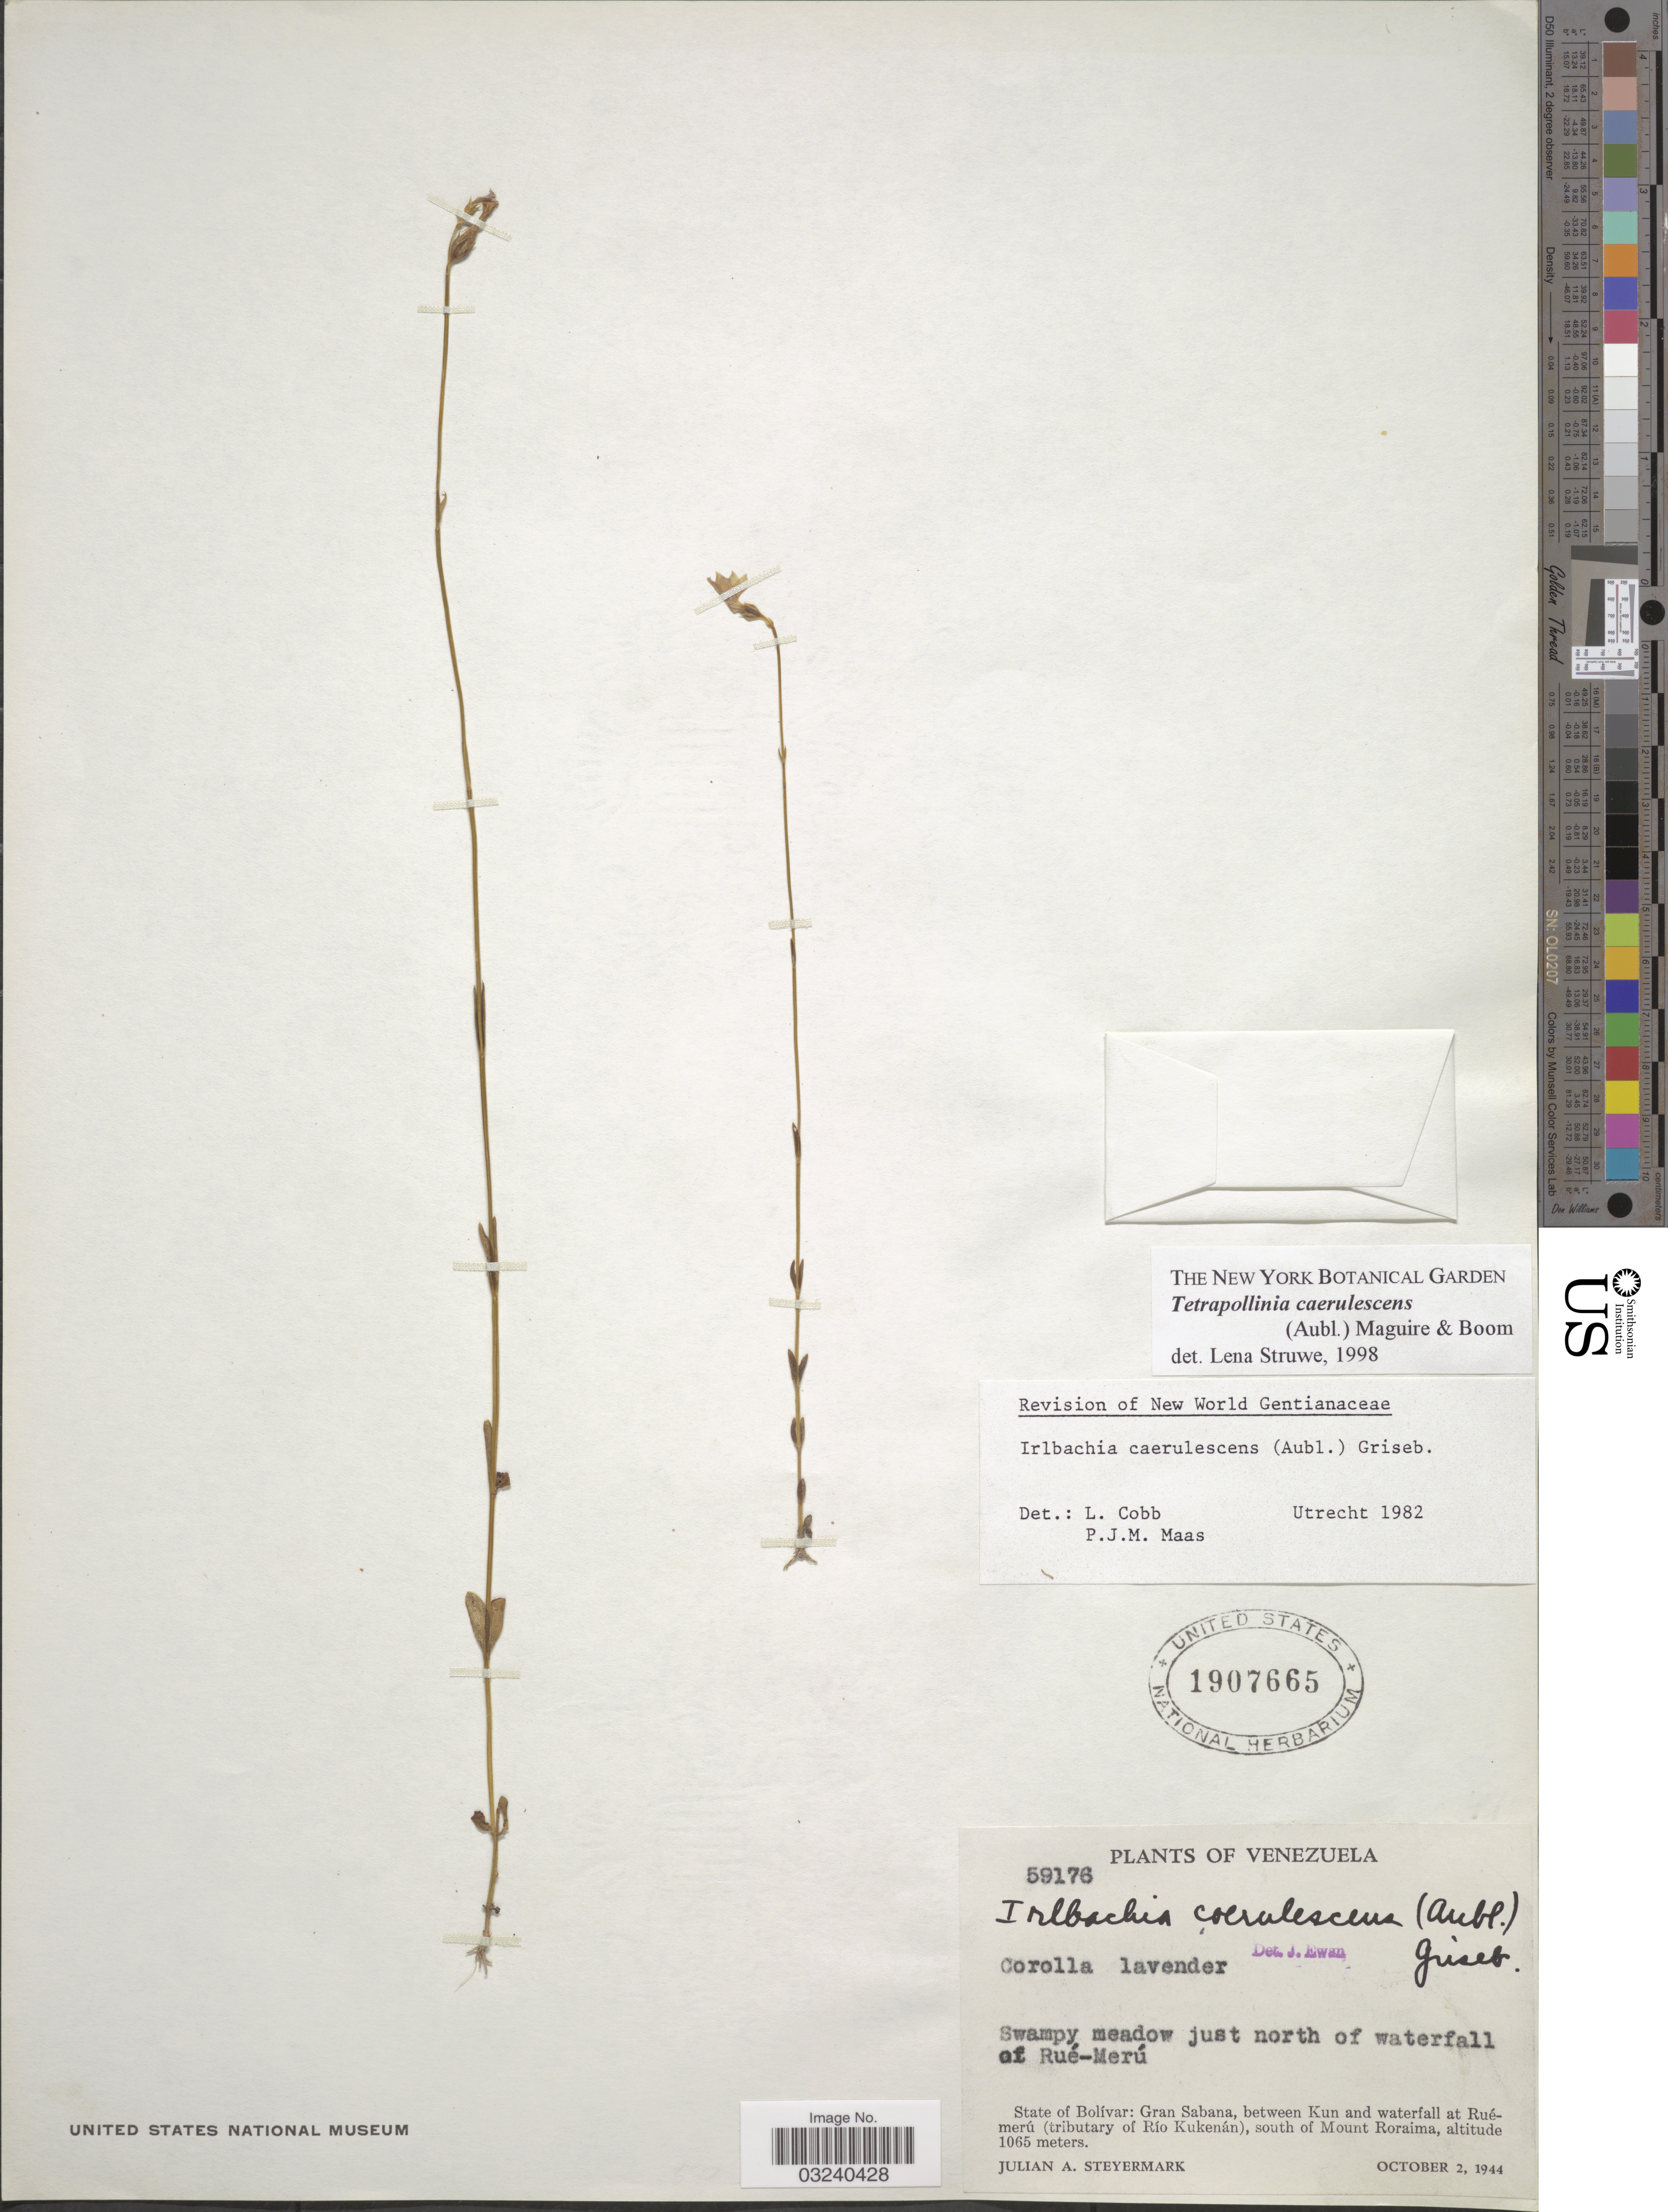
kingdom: Plantae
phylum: Tracheophyta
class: Magnoliopsida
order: Gentianales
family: Gentianaceae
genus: Tetrapollinia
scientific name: Tetrapollinia caerulescens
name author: (Aubl.) Maguire & B.M. Boom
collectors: J. Steyermark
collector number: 59176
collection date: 1944-10-02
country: Venezuela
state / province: Bolivar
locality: Swampy meadow just north of waterfall of Rué-Merú. Gran Sabana, between Kun and waterfall at Rué-merú (tributary of Río Kukenán), south of Mount Roraima.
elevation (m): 1065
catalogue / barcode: US 1907665